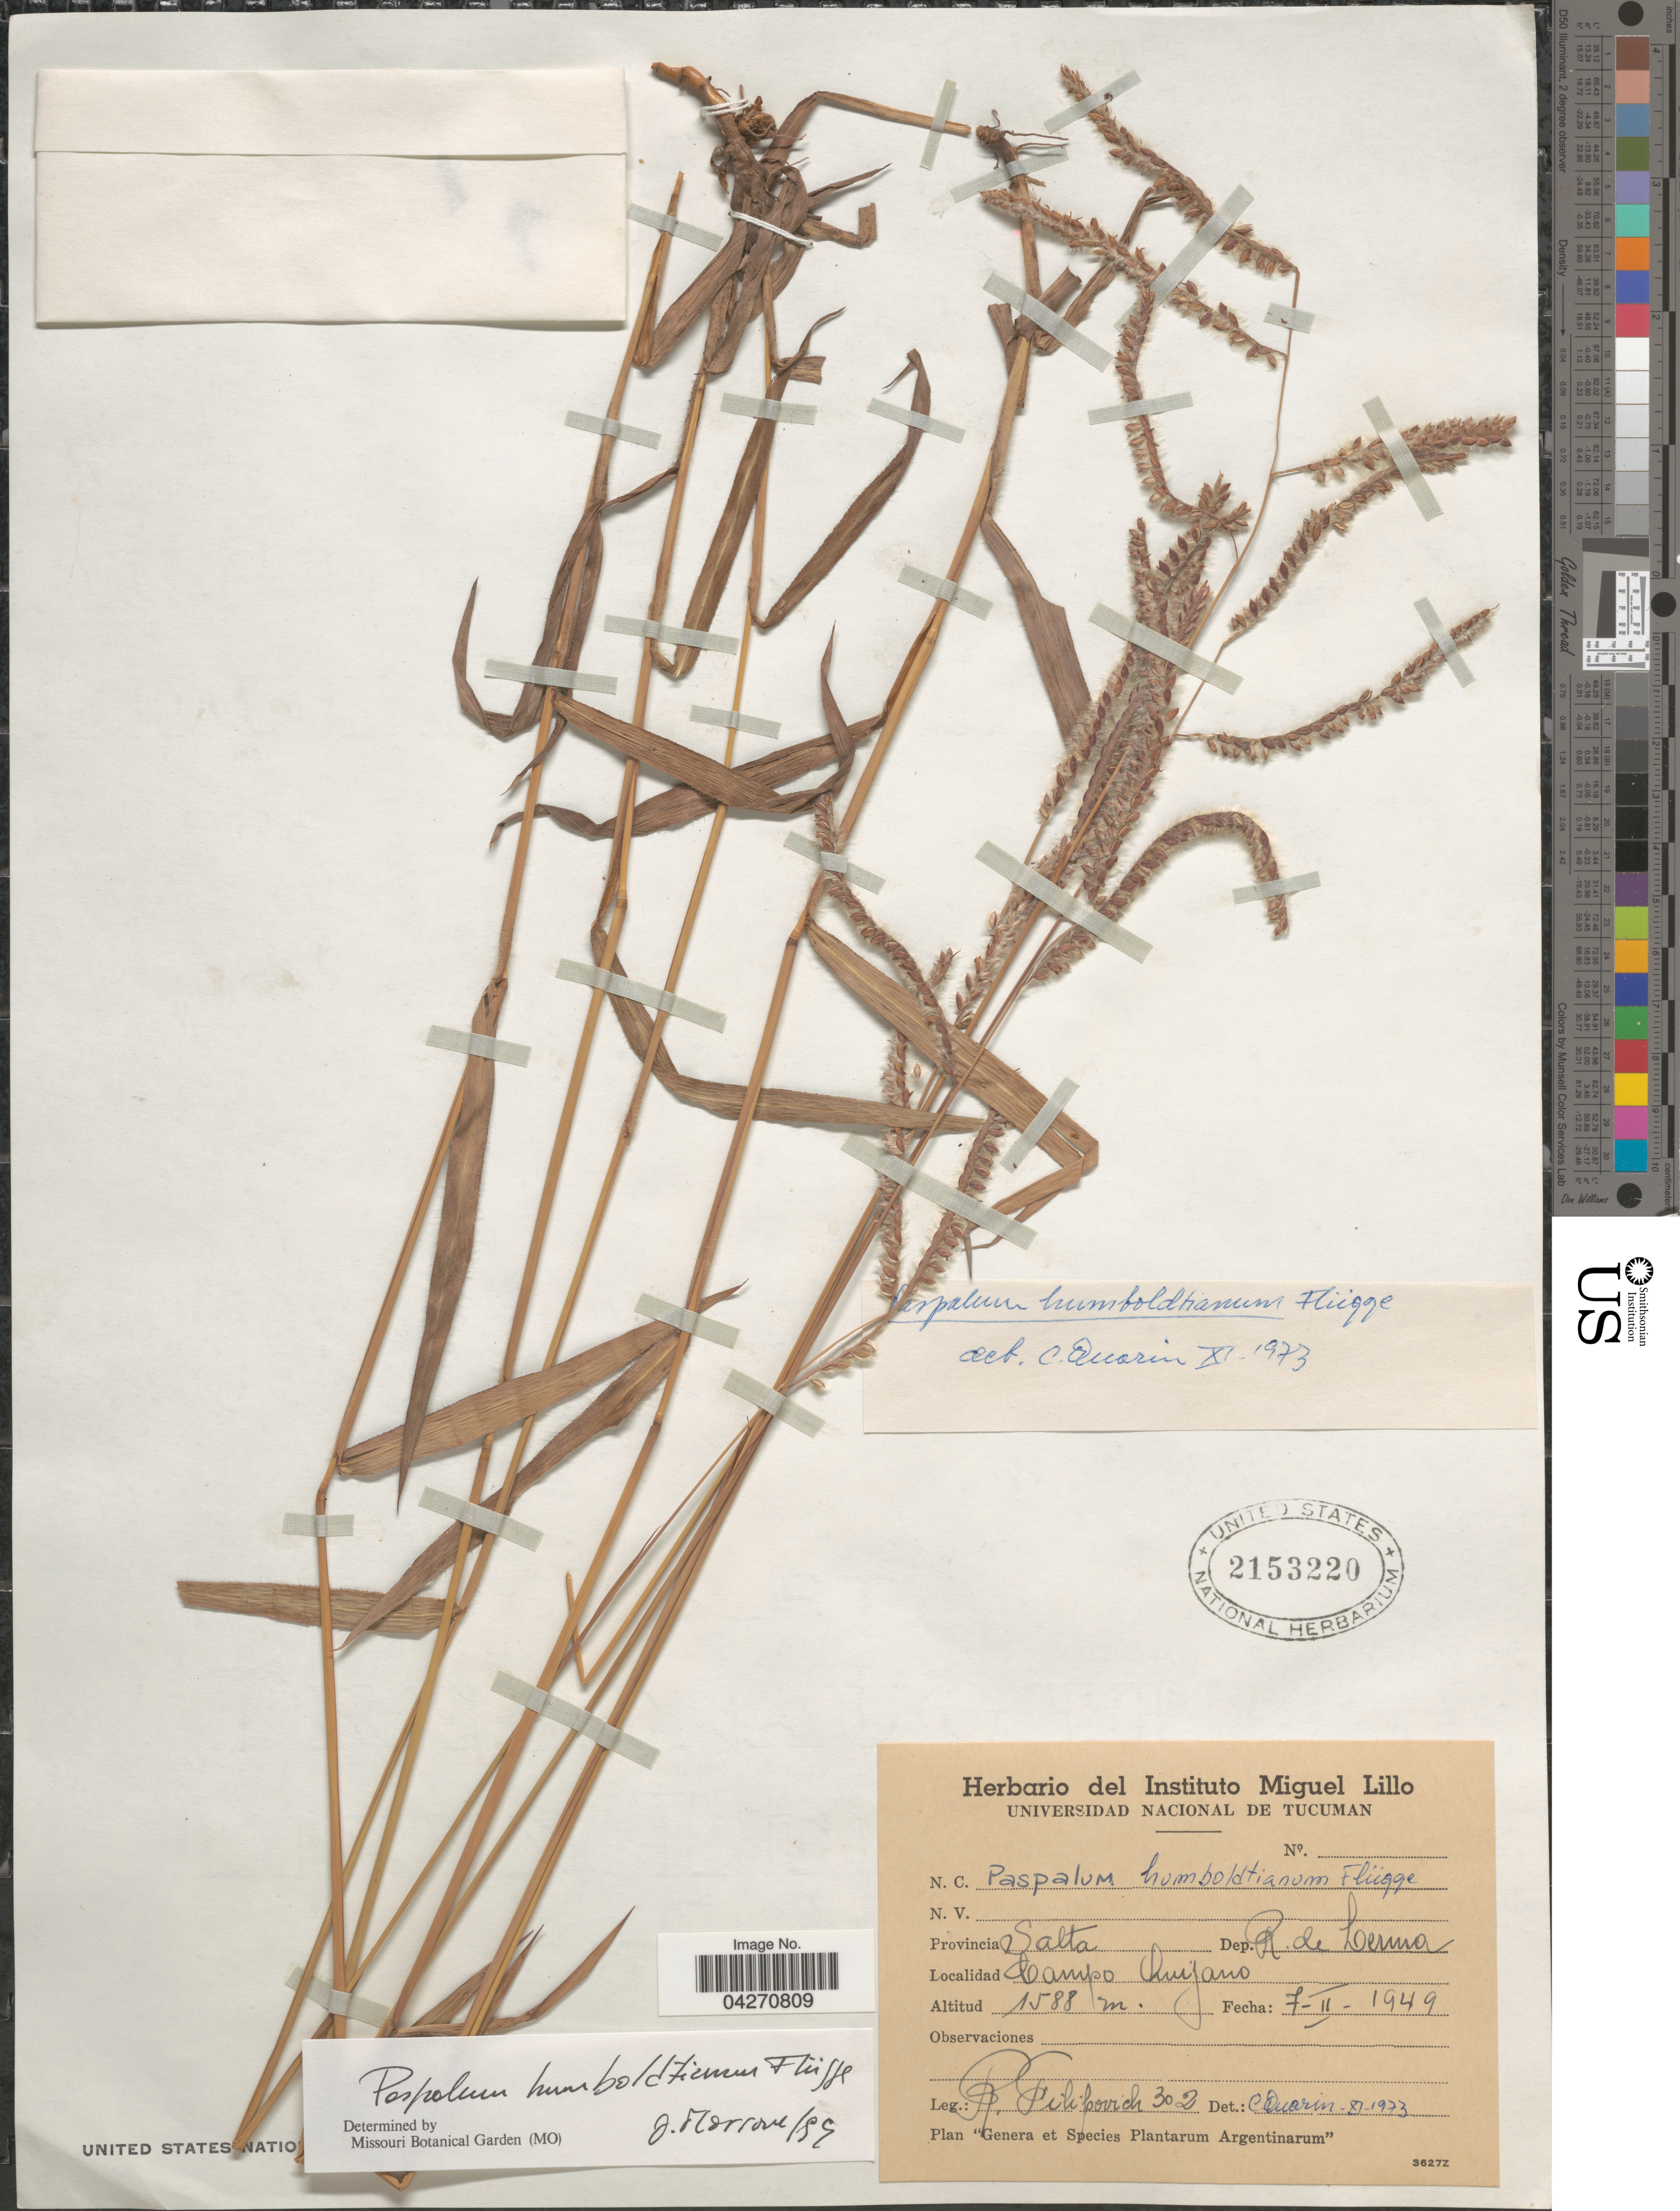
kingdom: Plantae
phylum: Tracheophyta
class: Liliopsida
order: Poales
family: Poaceae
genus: Paspalum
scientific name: Paspalum humboldtianum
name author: Flüggé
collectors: R. Filipovich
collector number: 302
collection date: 1949-02-07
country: Argentina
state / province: Salta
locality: Dep. R. de Lerma. Campo Luijano.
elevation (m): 1588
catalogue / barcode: US 2153220